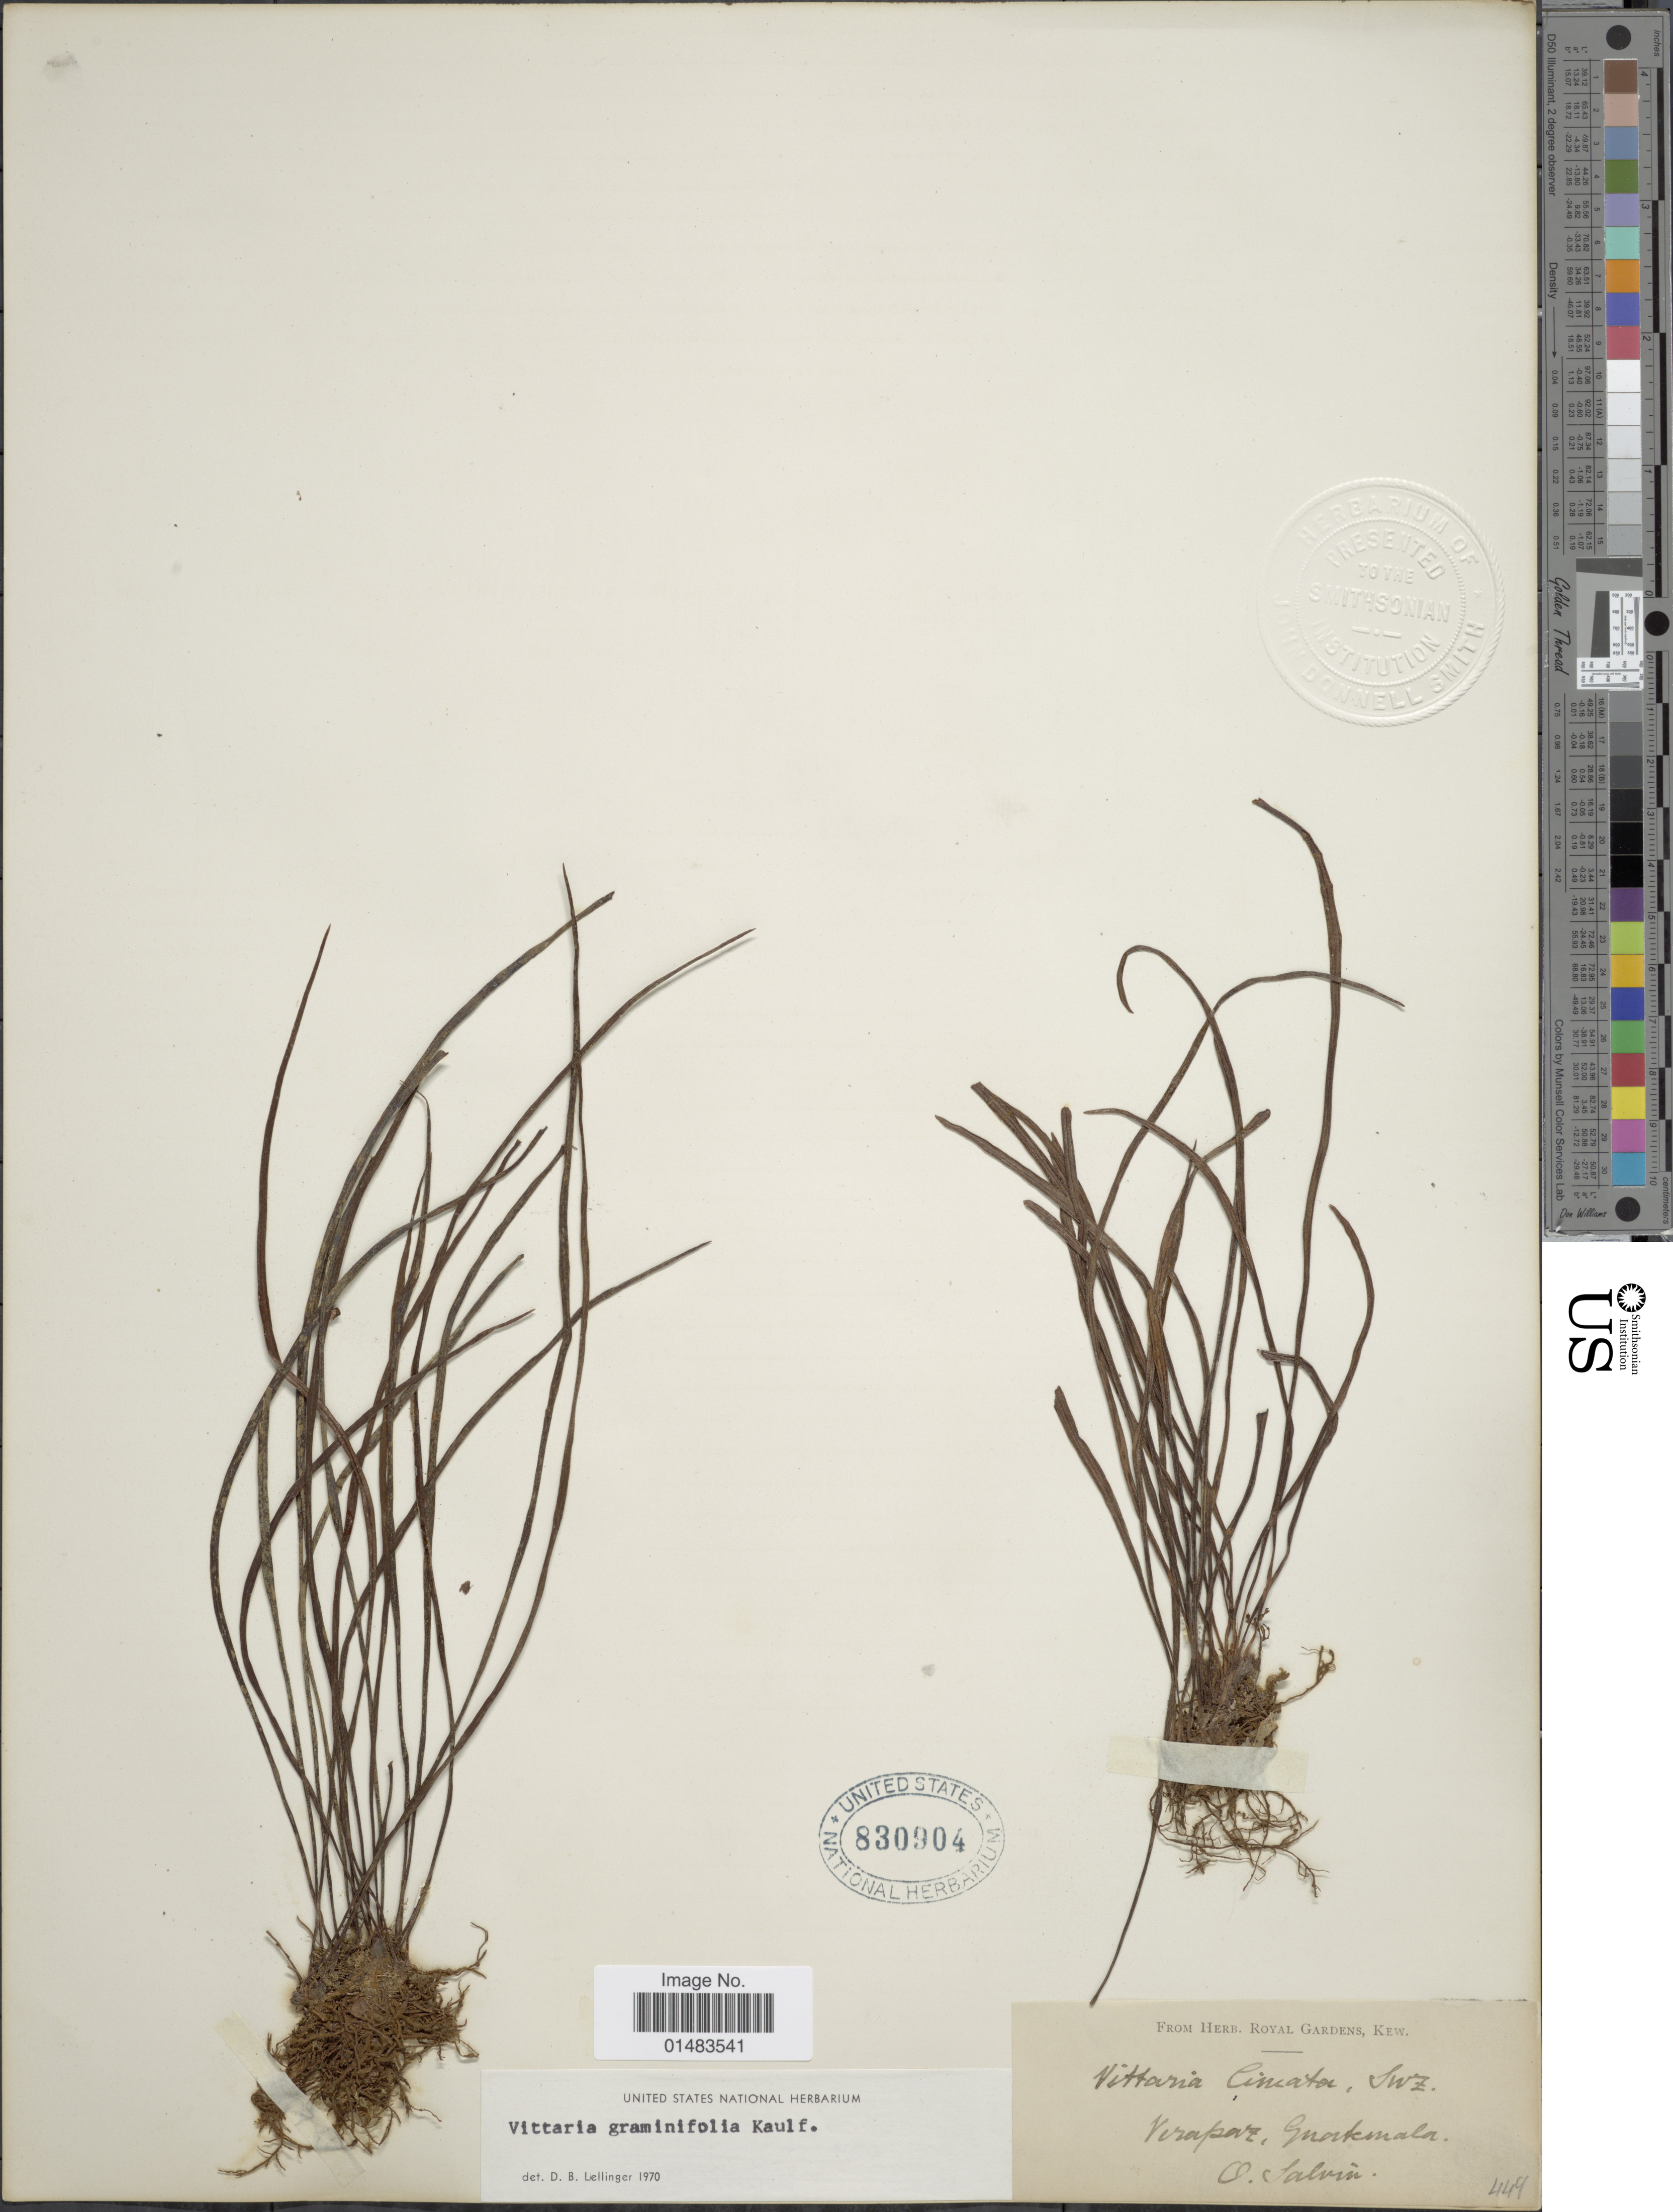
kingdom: Plantae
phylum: Tracheophyta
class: Polypodiopsida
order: Polypodiales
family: Pteridaceae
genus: Vittaria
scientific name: Vittaria graminifolia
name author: Kaulf.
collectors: O. Salvin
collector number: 449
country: Guatemala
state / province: Alta Verapaz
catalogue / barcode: US 830904